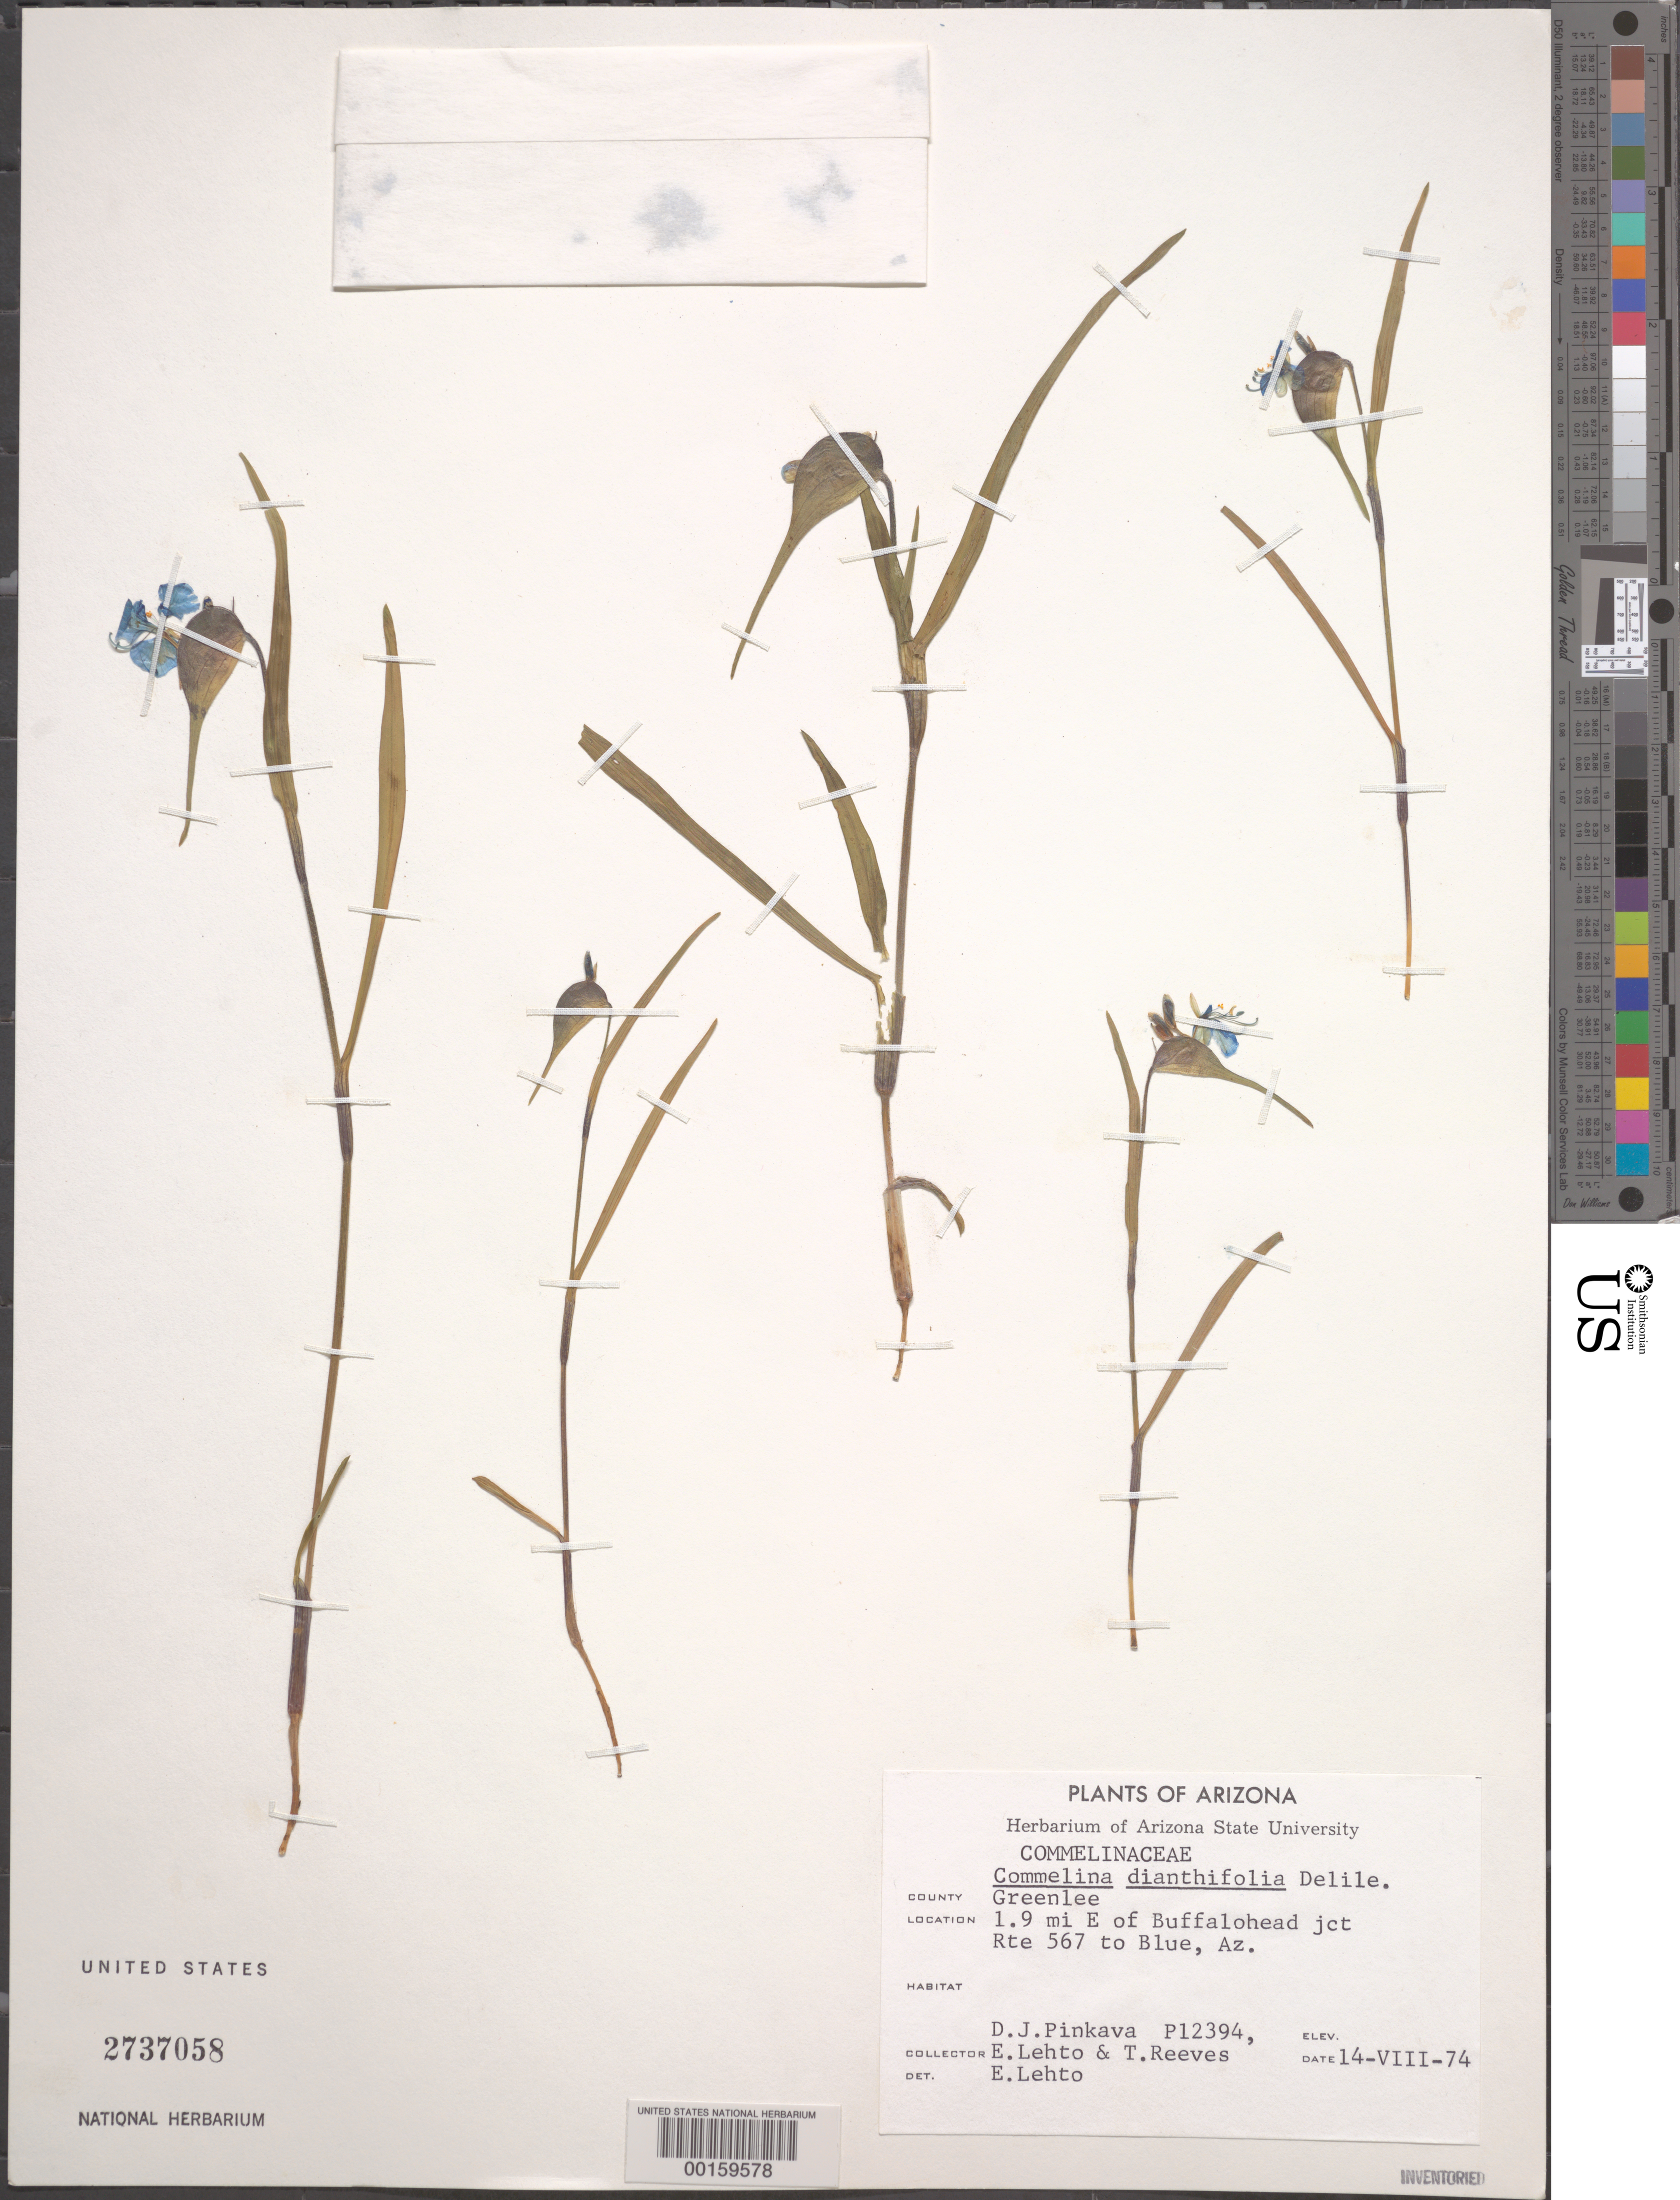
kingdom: Plantae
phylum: Tracheophyta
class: Liliopsida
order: Commelinales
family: Commelinaceae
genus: Commelina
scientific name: Commelina dianthifolia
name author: Redouté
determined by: Lehto, E.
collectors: D. Pinkava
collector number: P12394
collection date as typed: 14 Aug 1974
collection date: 1974-08-14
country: United States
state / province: Arizona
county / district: Greenlee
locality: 1.9 mi e of buffalohead jct. rt 567 to blue, az.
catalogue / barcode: US 2737058